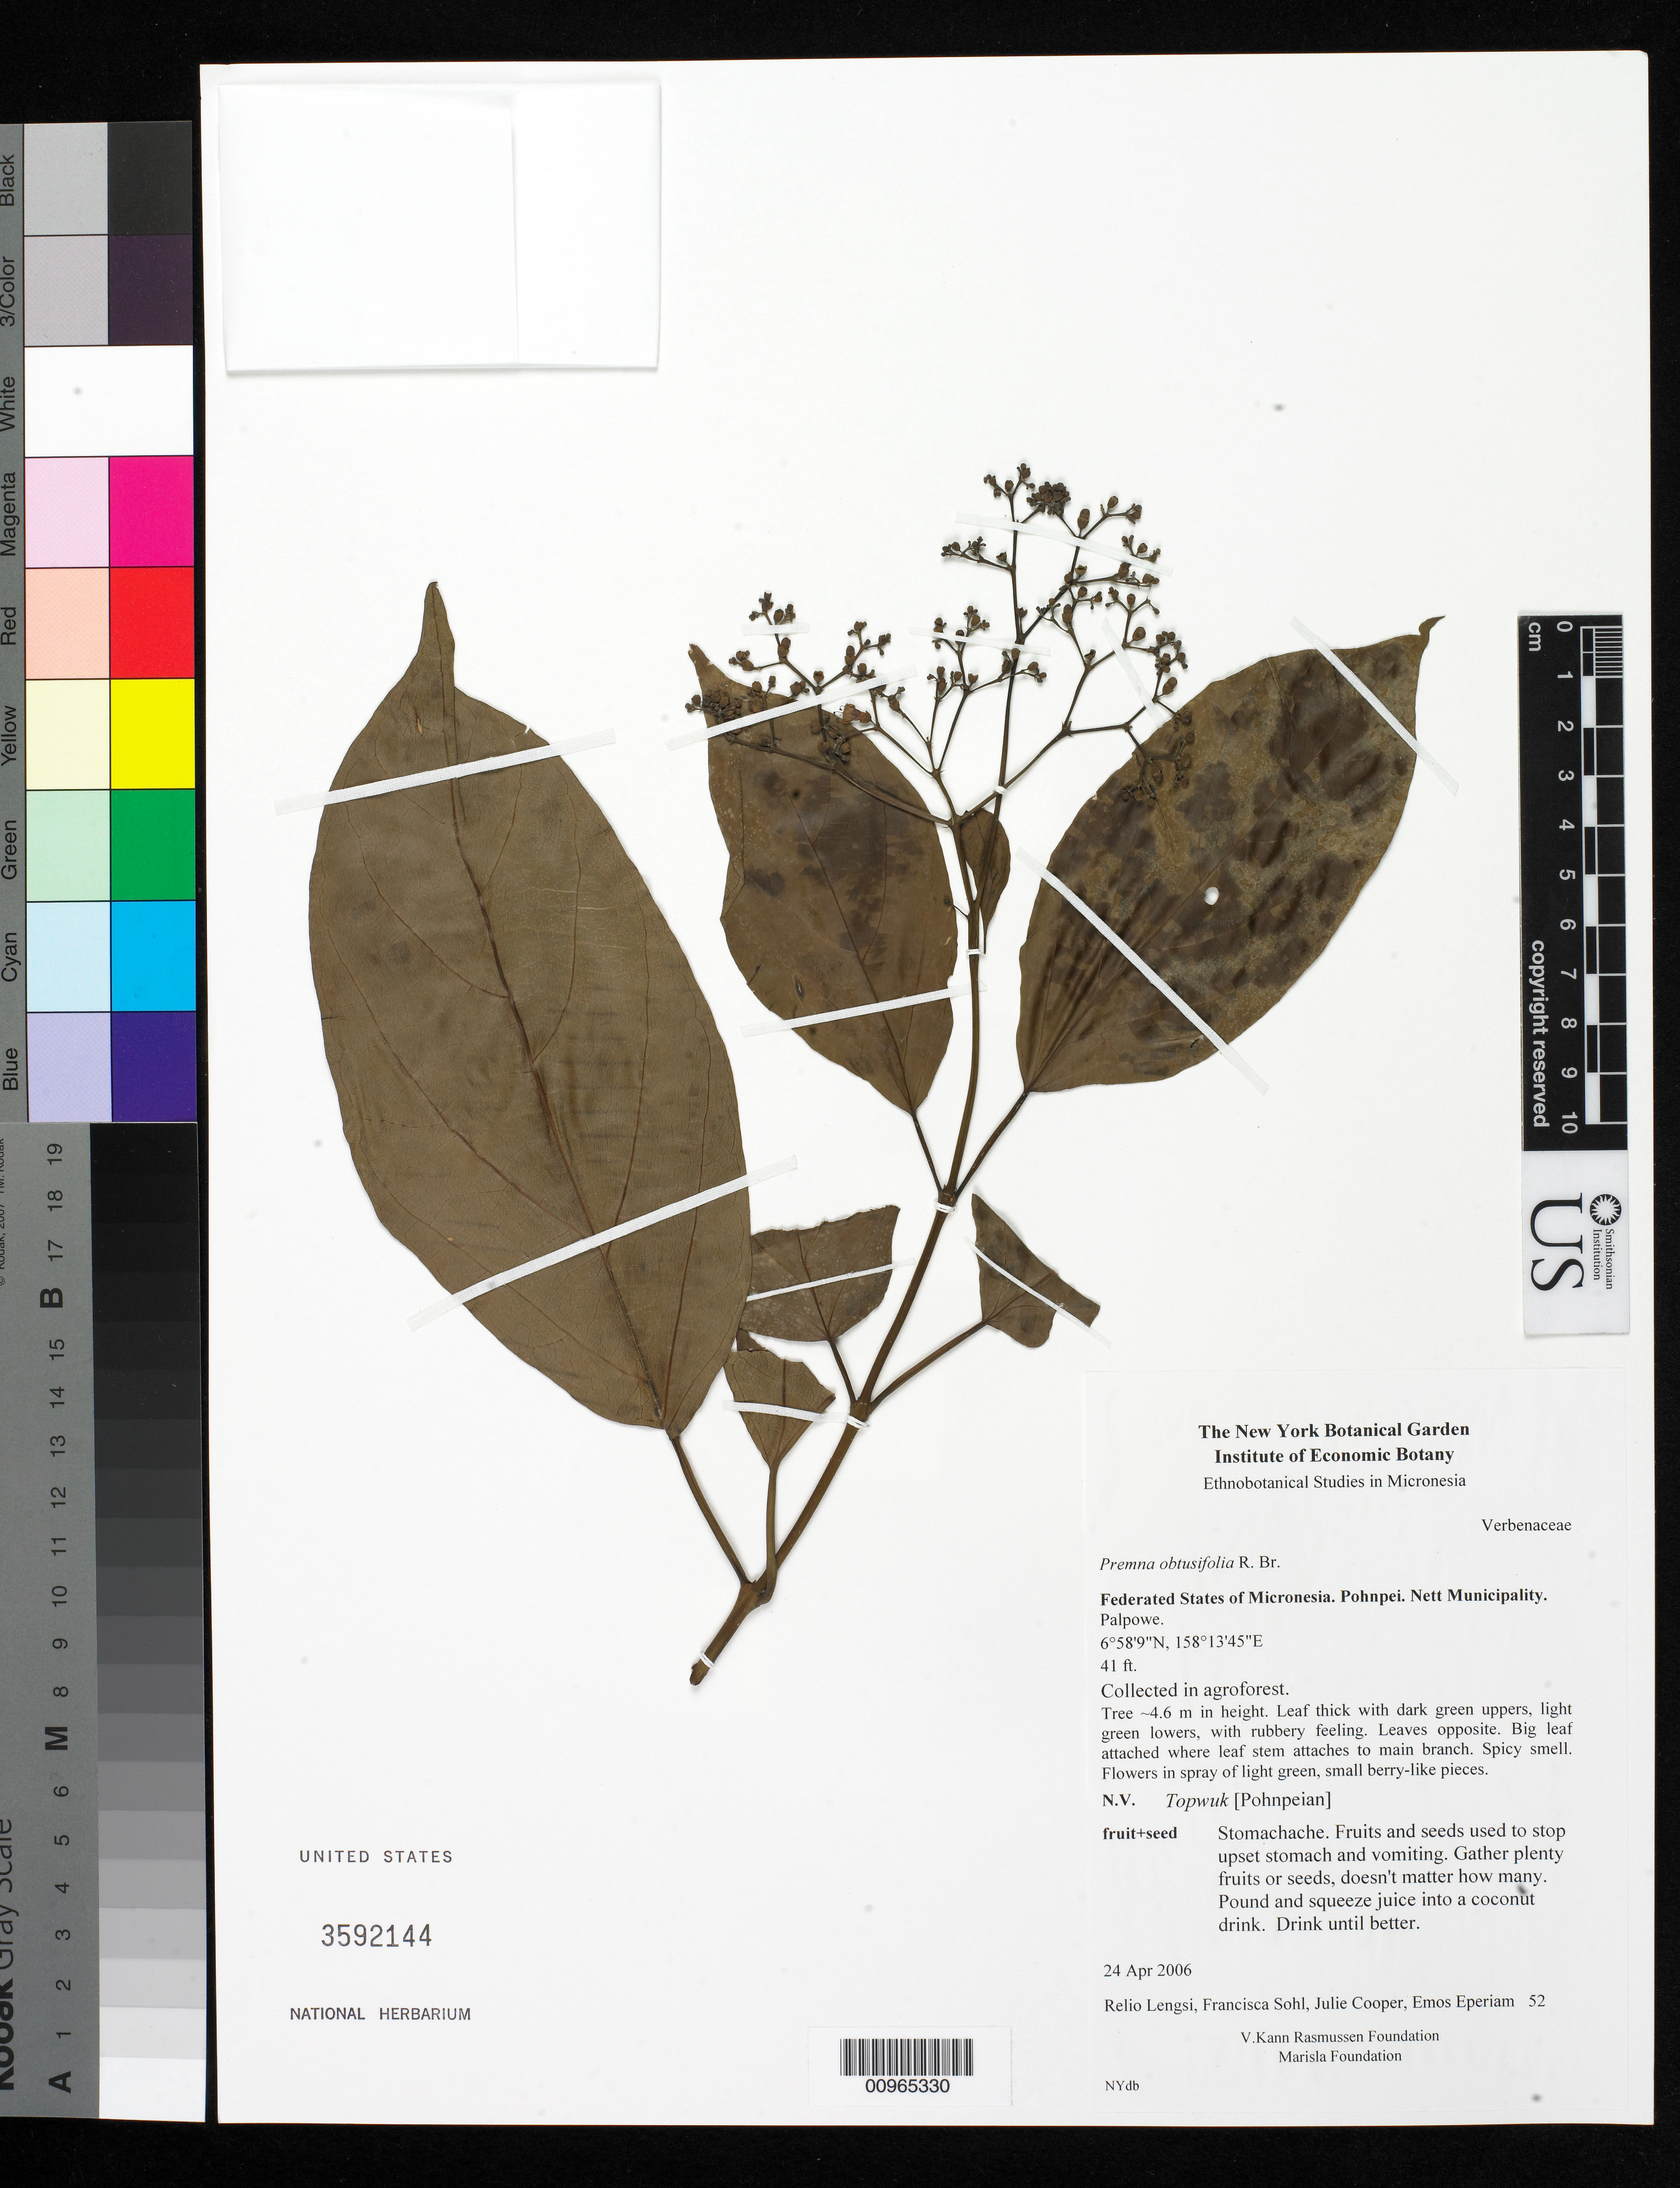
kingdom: Plantae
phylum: Tracheophyta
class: Magnoliopsida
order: Lamiales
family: Lamiaceae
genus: Premna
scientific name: Premna obtusifolia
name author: R. Br.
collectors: R. Lengsi, P. Eperiam, J. Cooper & F. Sohl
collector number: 52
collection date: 2006-04-24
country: Micronesia, Federated States of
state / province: Pohnpei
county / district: Nett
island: Pohnpei [Ponape]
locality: Palpwe, Nett Muncipality, Pohnpei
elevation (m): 12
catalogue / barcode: US 3592144